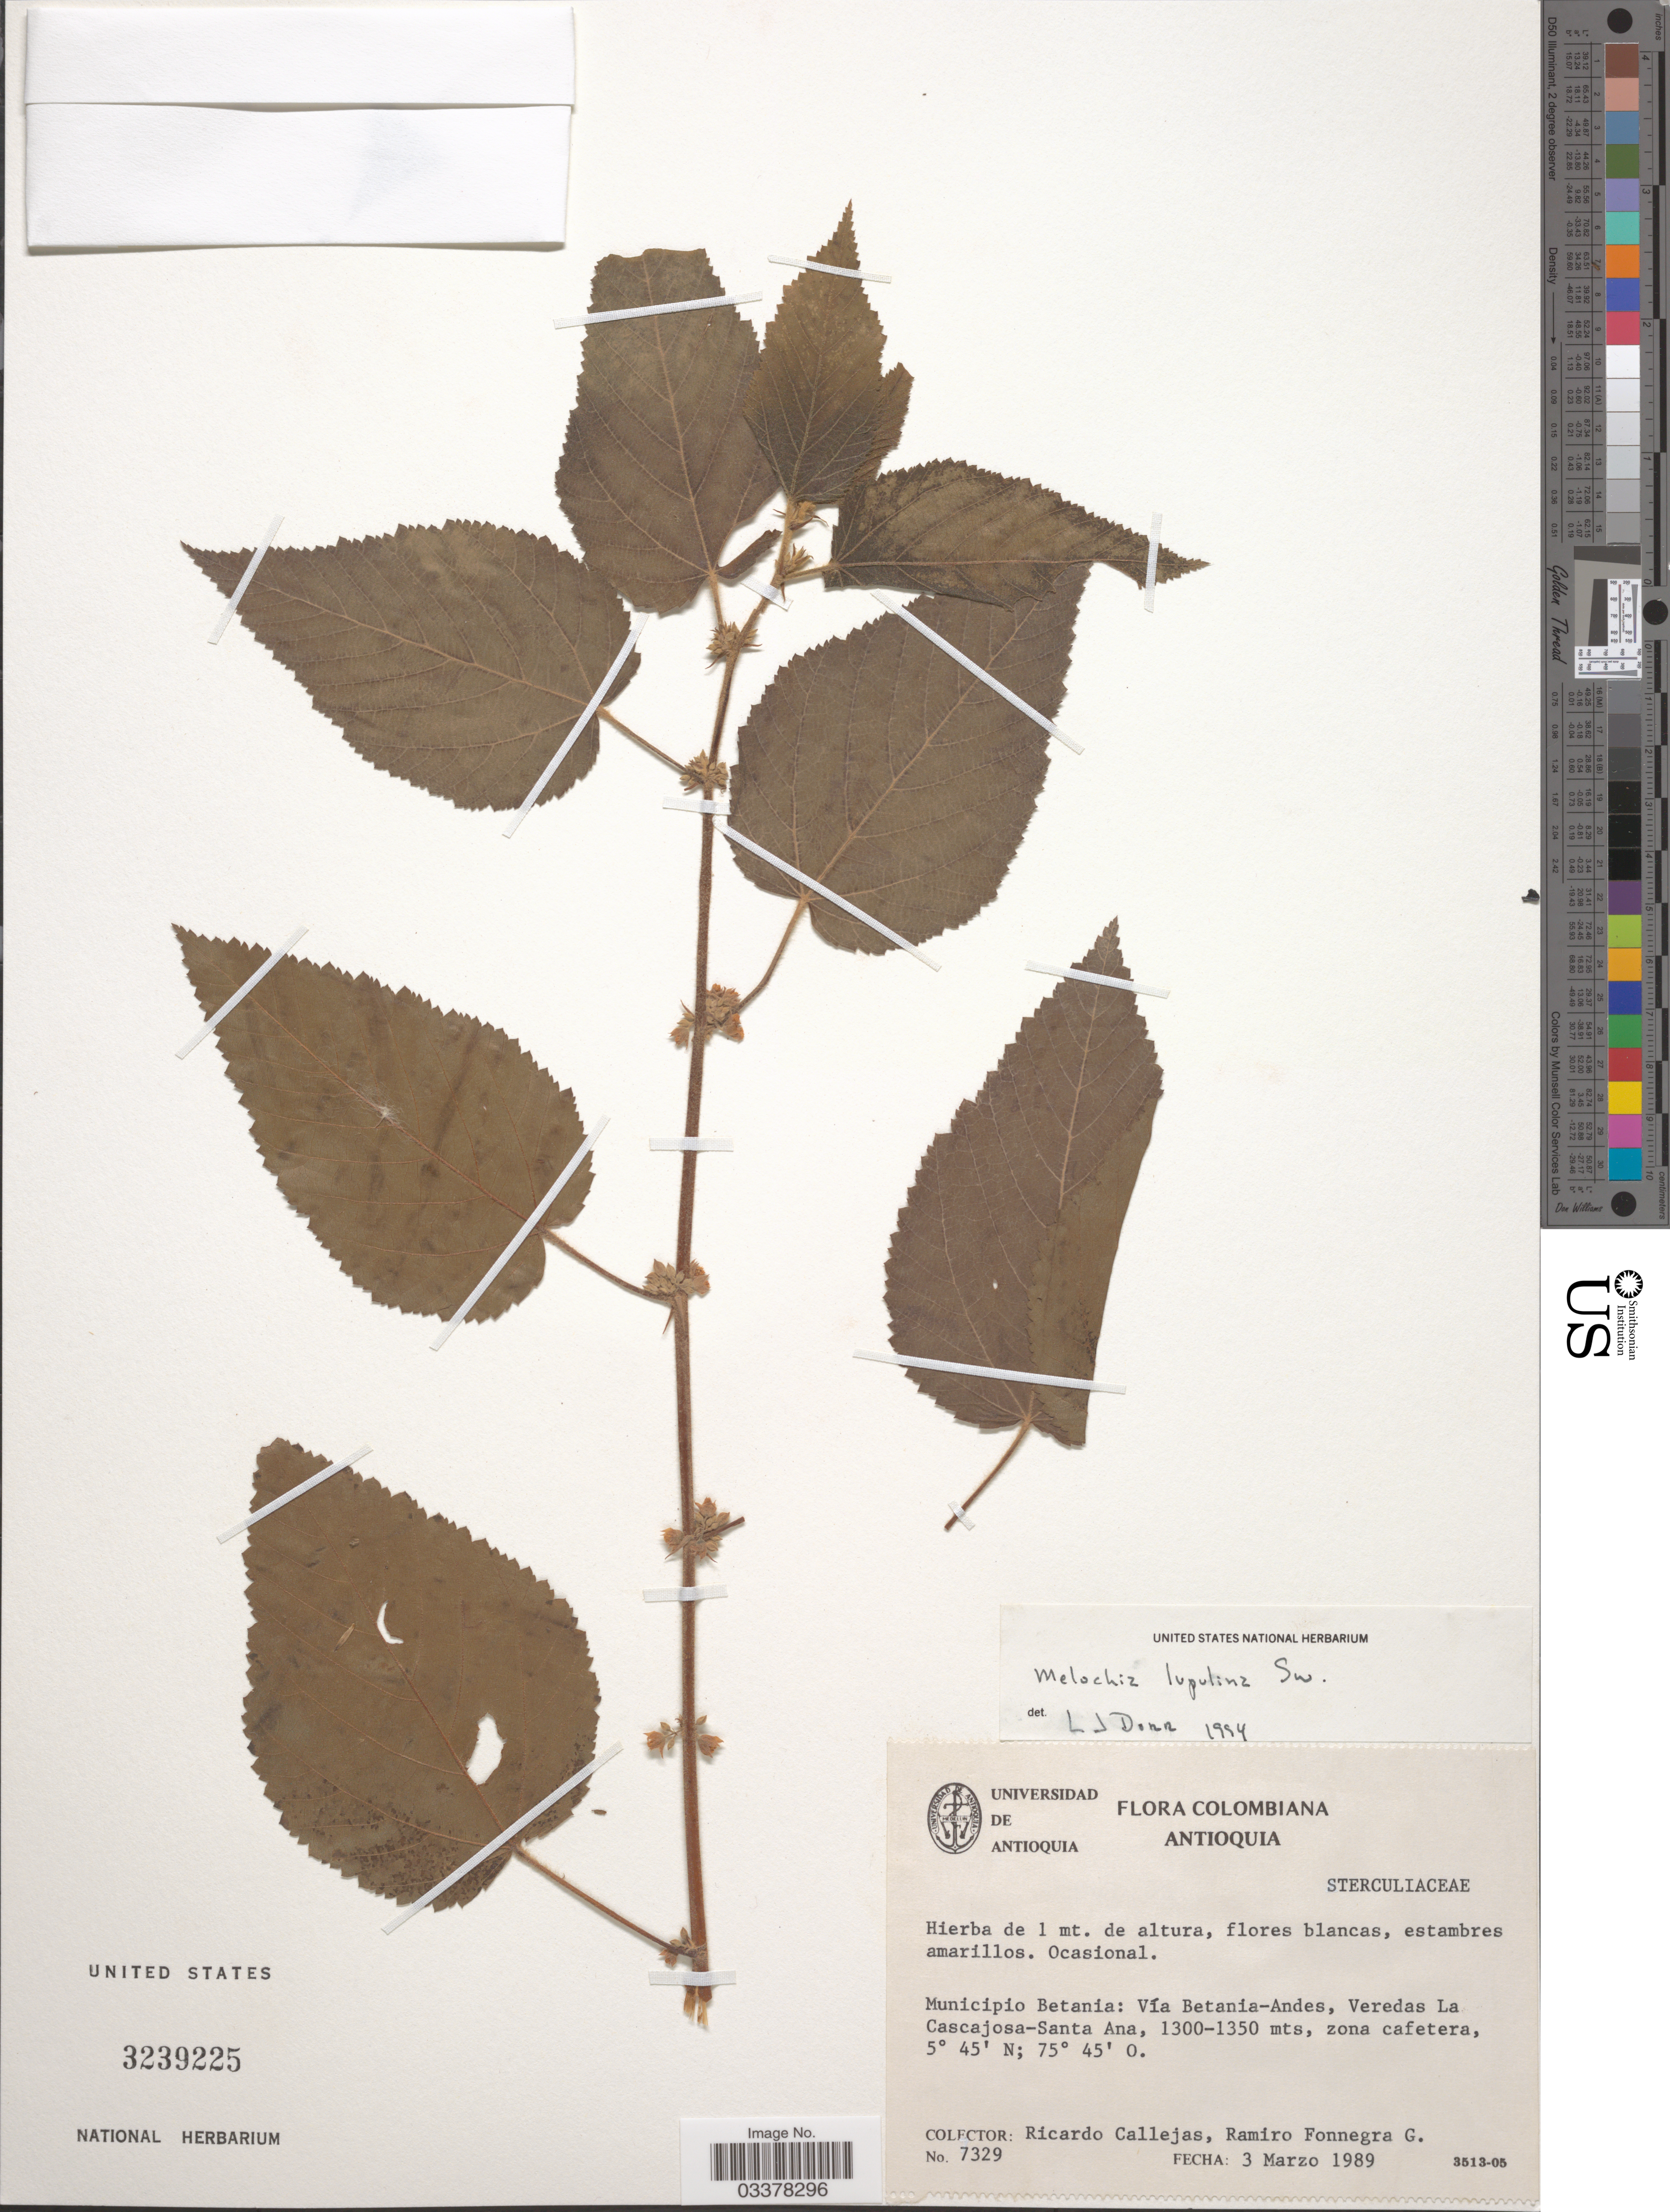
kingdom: Plantae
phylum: Tracheophyta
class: Magnoliopsida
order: Malvales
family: Malvaceae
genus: Melochia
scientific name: Melochia lupulina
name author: Sw.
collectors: R. Callejas & R. Fonnegra G.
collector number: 7329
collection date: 1989-03-03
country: Colombia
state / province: Antioquia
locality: Municipio Betania: Vía Betania-Andes, Veredas La Cascajosa-Santa Ana, zona cafetera.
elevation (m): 1300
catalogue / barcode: US 3239225